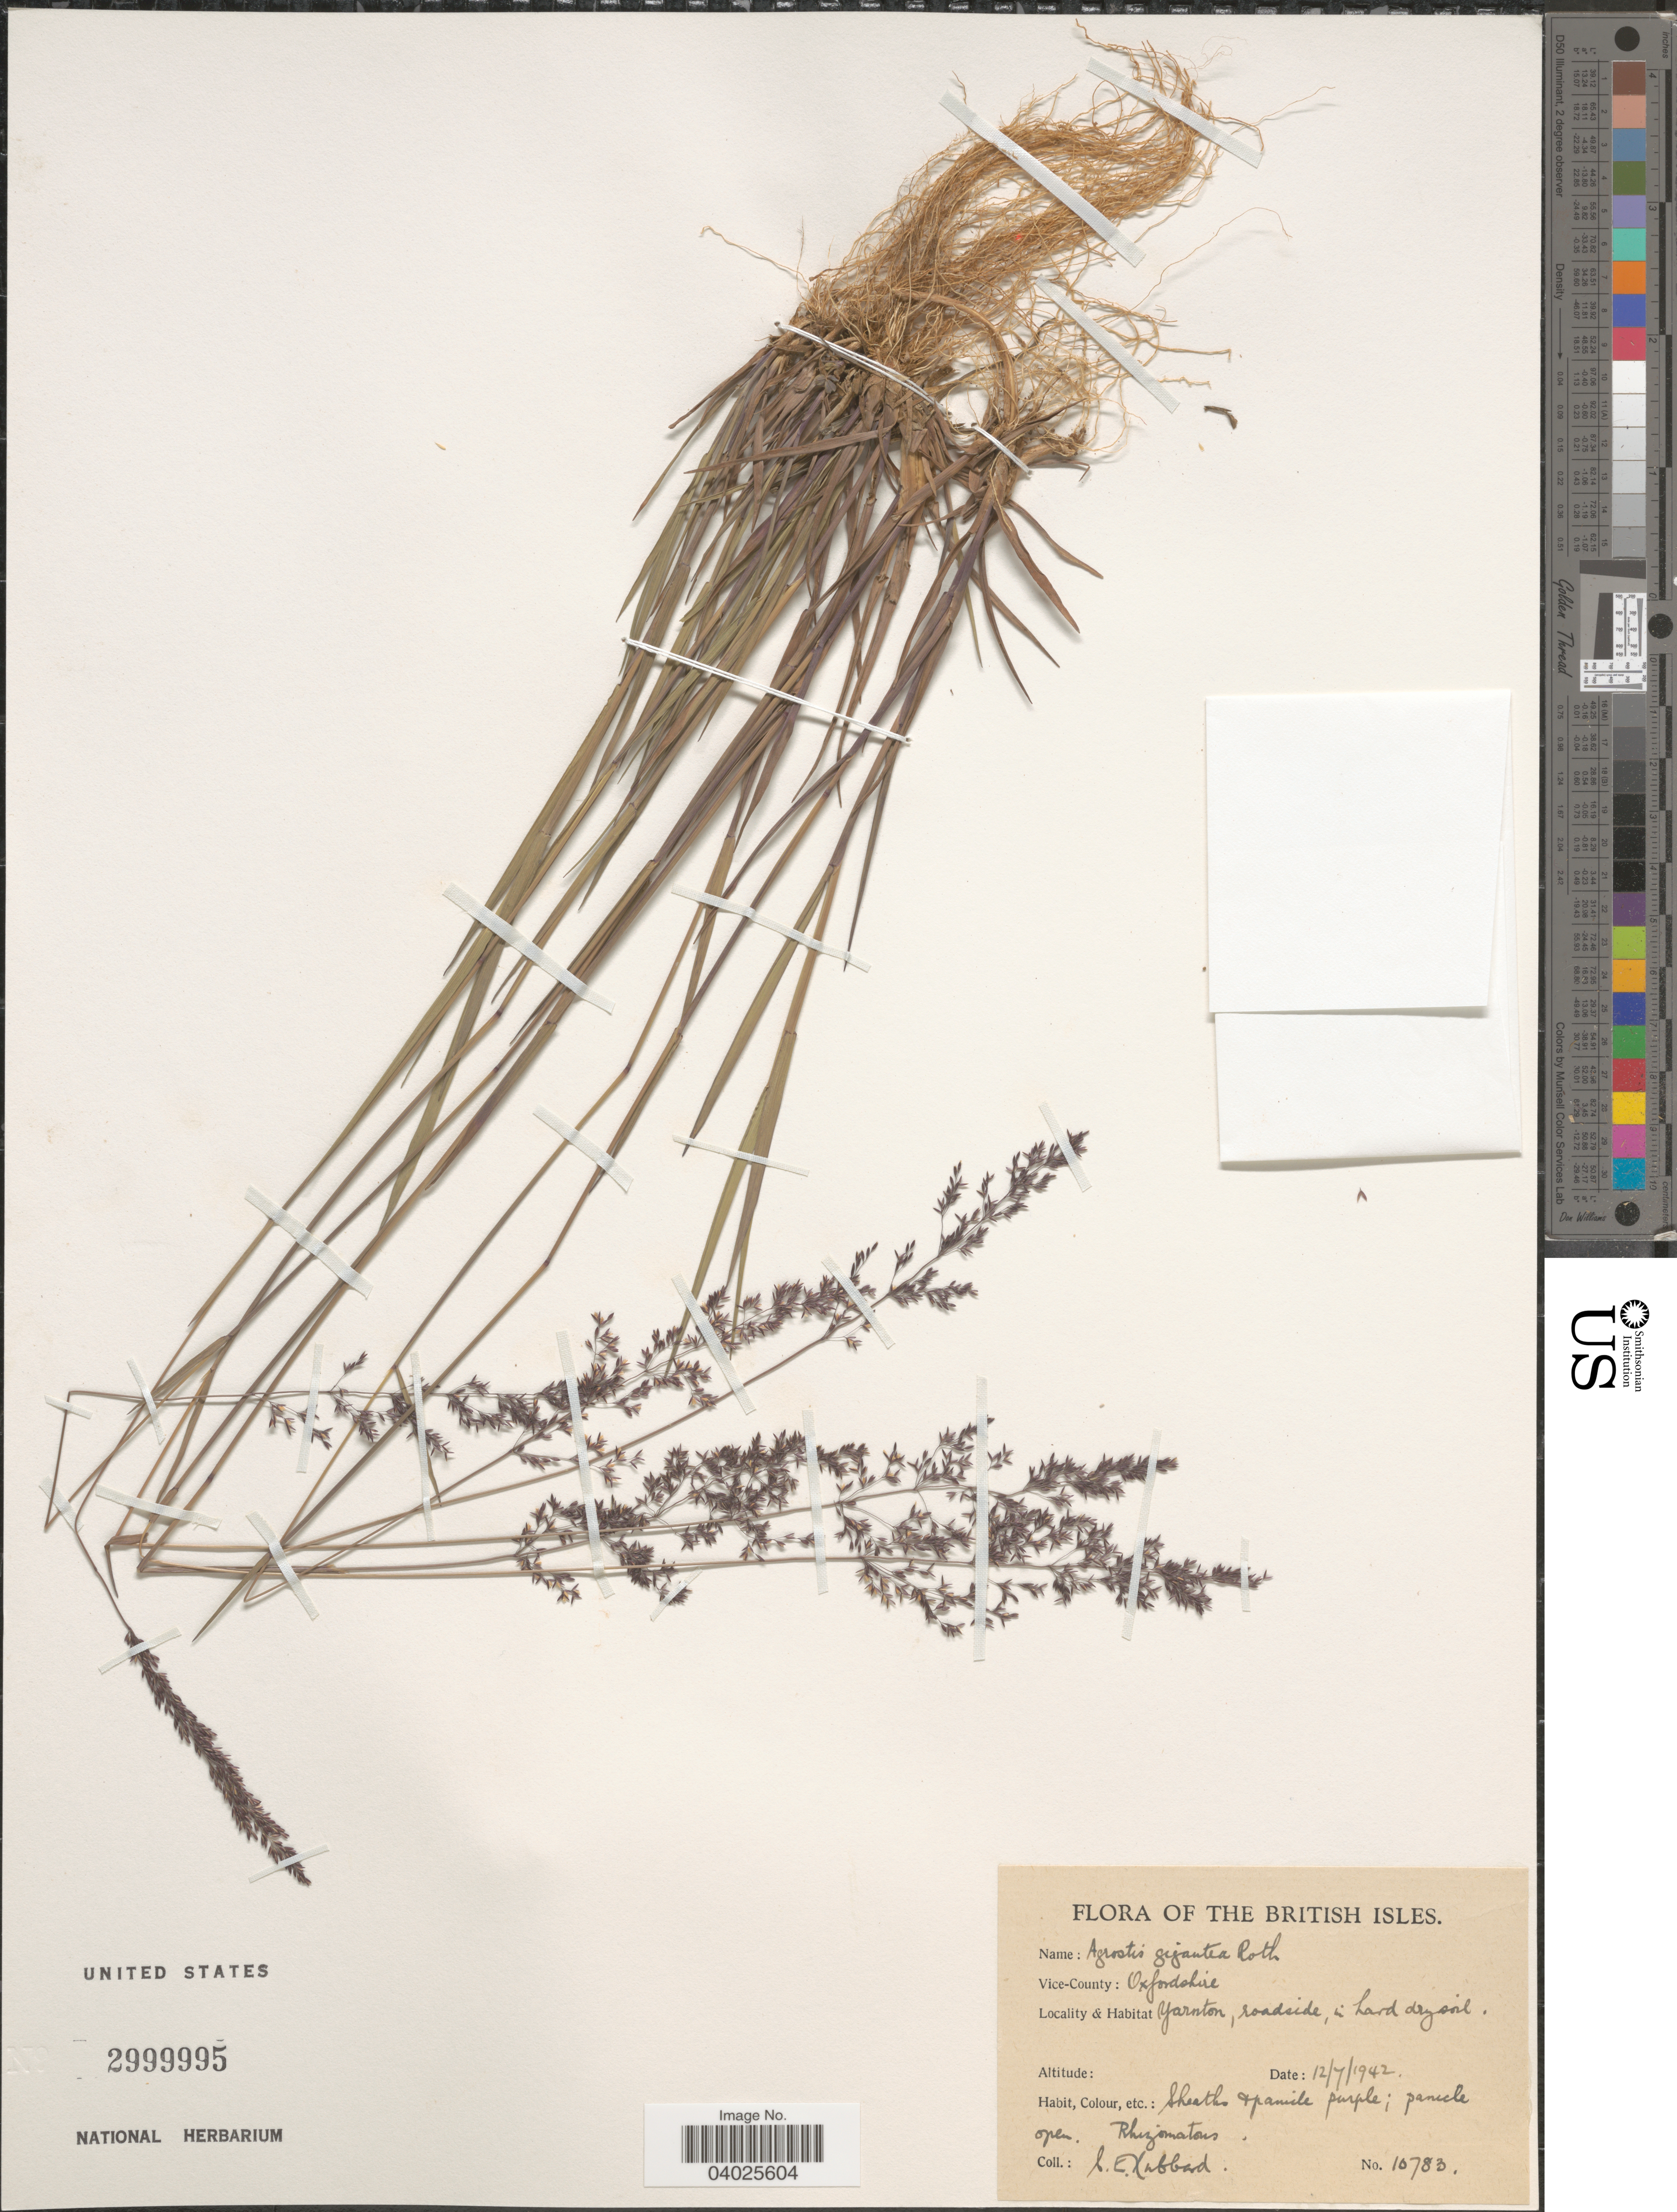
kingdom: Plantae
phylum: Tracheophyta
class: Liliopsida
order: Poales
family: Poaceae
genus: Agrostis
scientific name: Agrostis gigantea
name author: Roth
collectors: C. E. Hubbard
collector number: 10783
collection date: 1942-07-12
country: United Kingdom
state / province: England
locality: British Isles. Vice-County: Oxfordshire. Yarnton, roadside, in hard dry soil.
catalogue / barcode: US 2999995